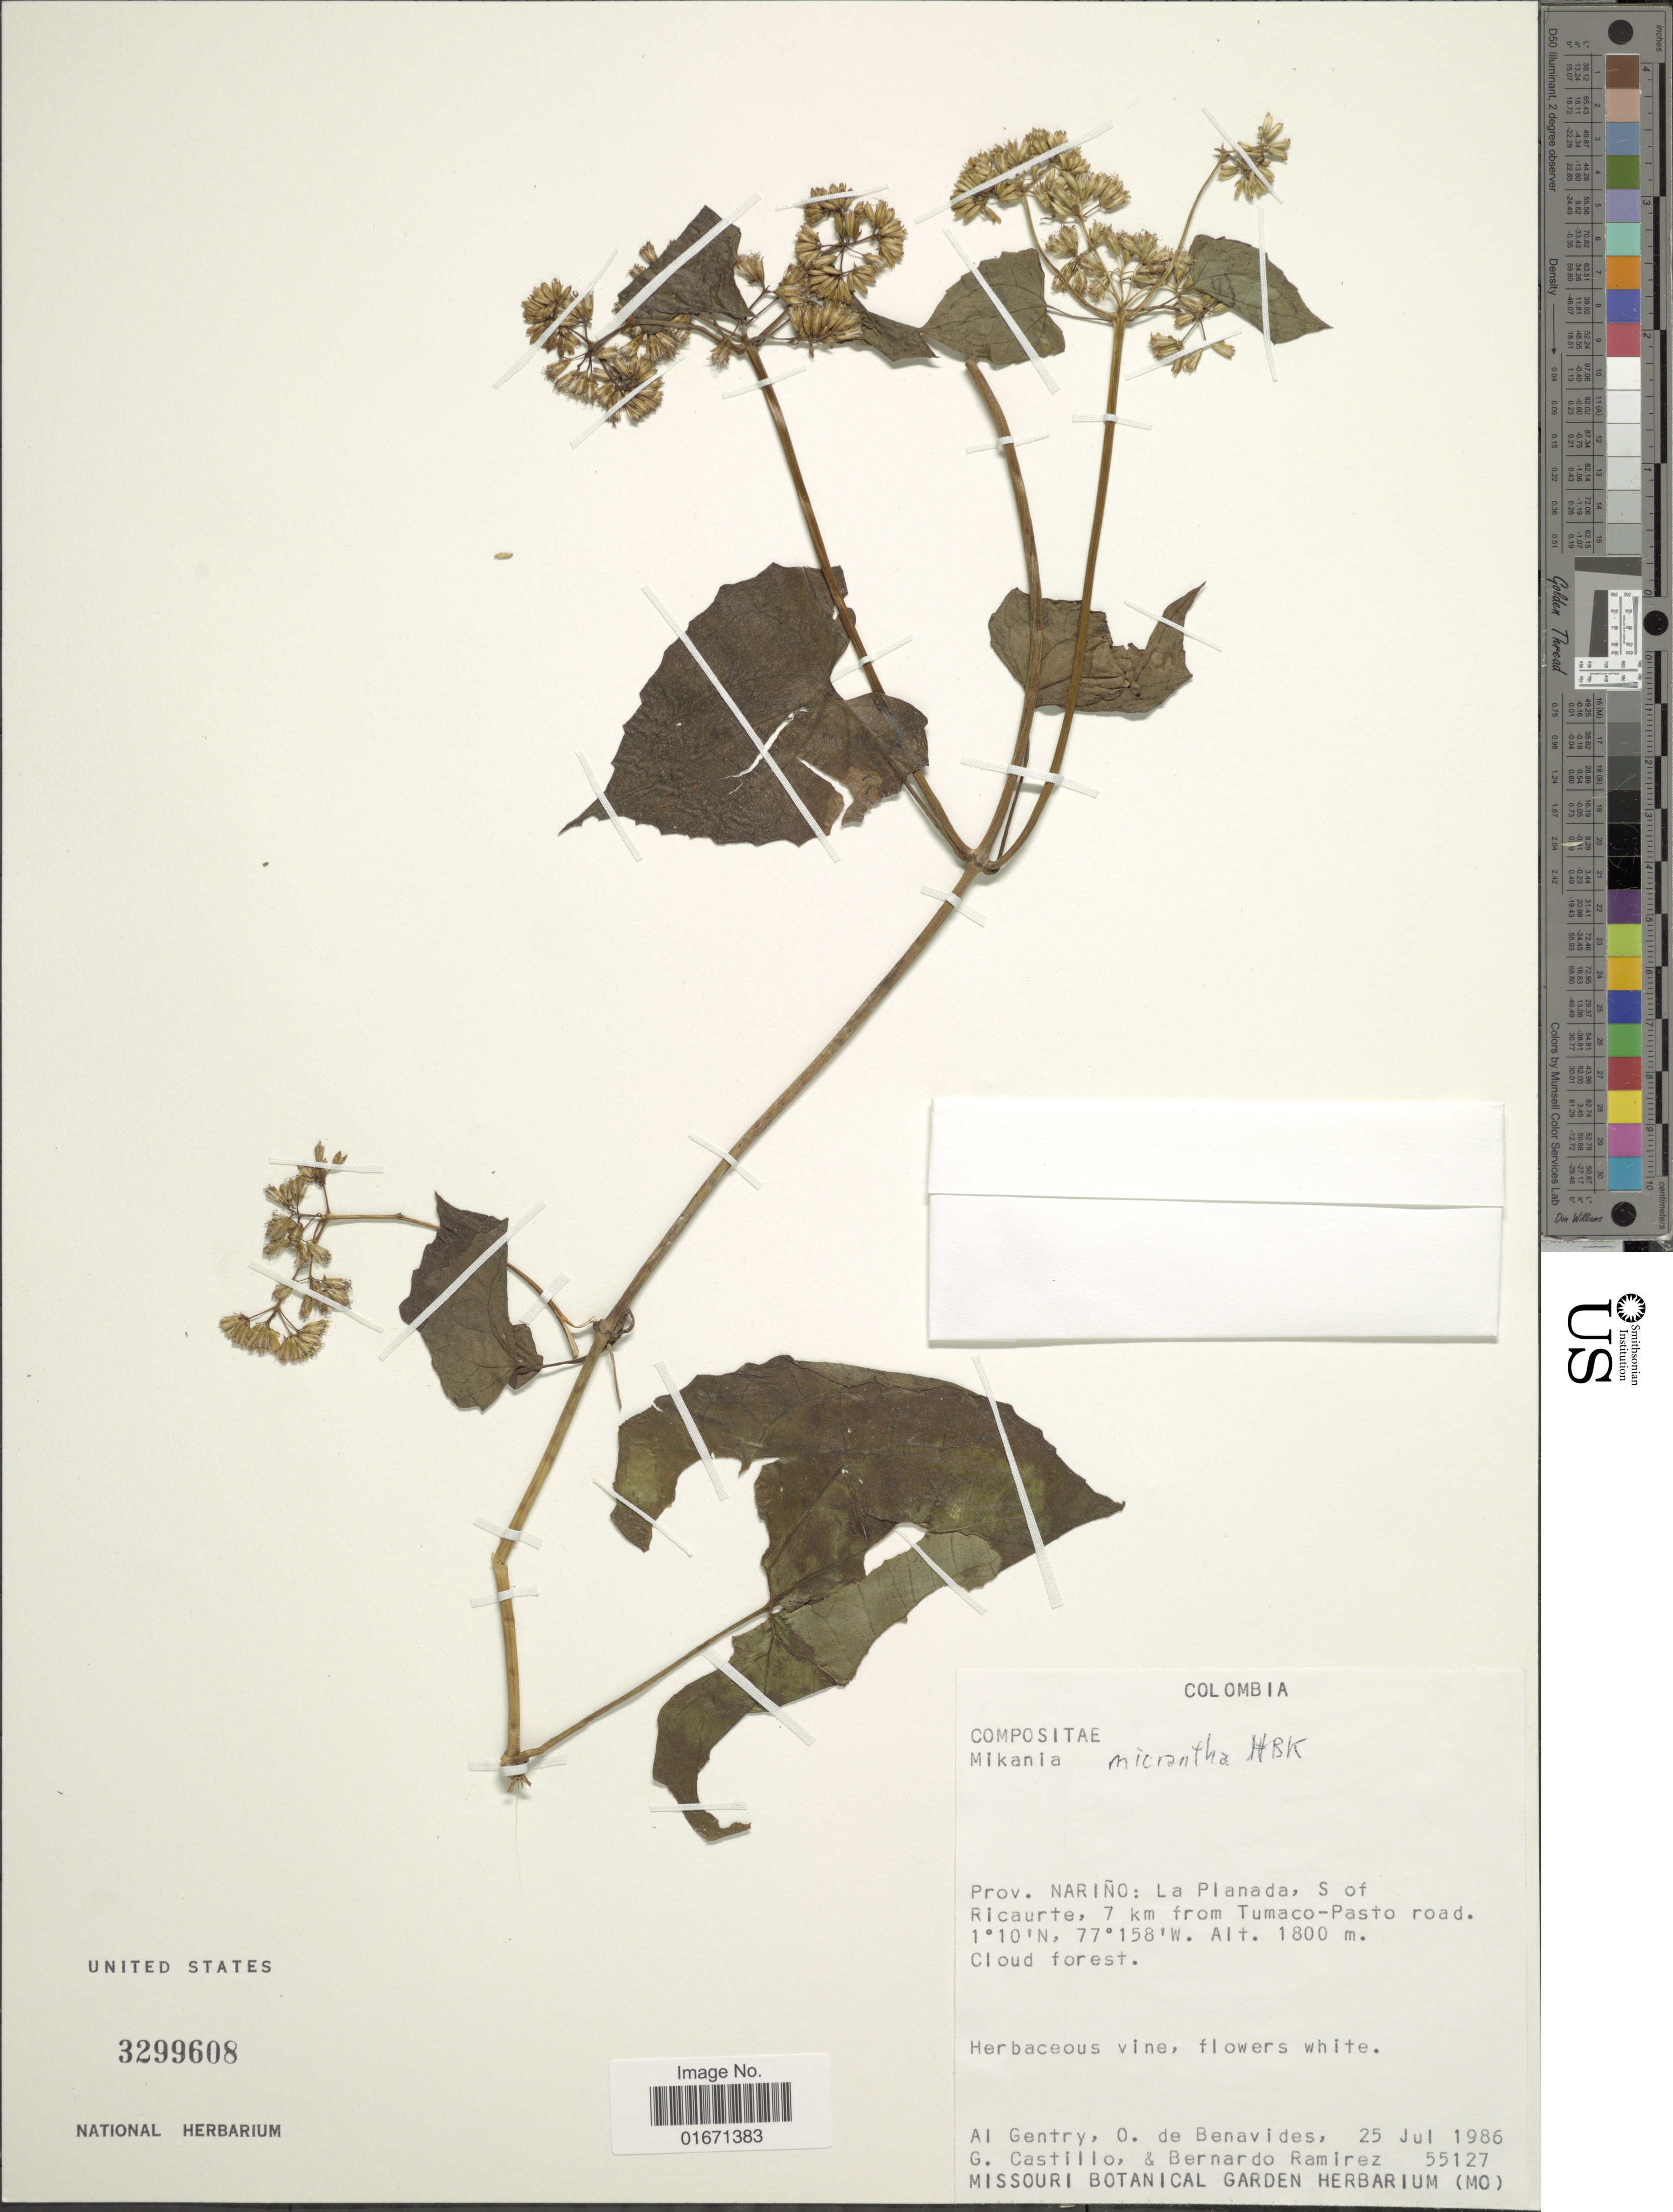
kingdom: Plantae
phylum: Tracheophyta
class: Magnoliopsida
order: Asterales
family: Asteraceae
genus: Mikania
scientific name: Mikania micrantha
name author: Kunth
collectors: A. H. Gentry, Olga S. de Benavides, G. Castillo & B. Ramírez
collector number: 55127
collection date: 1986-07-25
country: Colombia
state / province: Nariño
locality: La Planada, S of Ricaurte, 7 km from Tumaco-Pasto road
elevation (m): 1800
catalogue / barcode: US 3299608